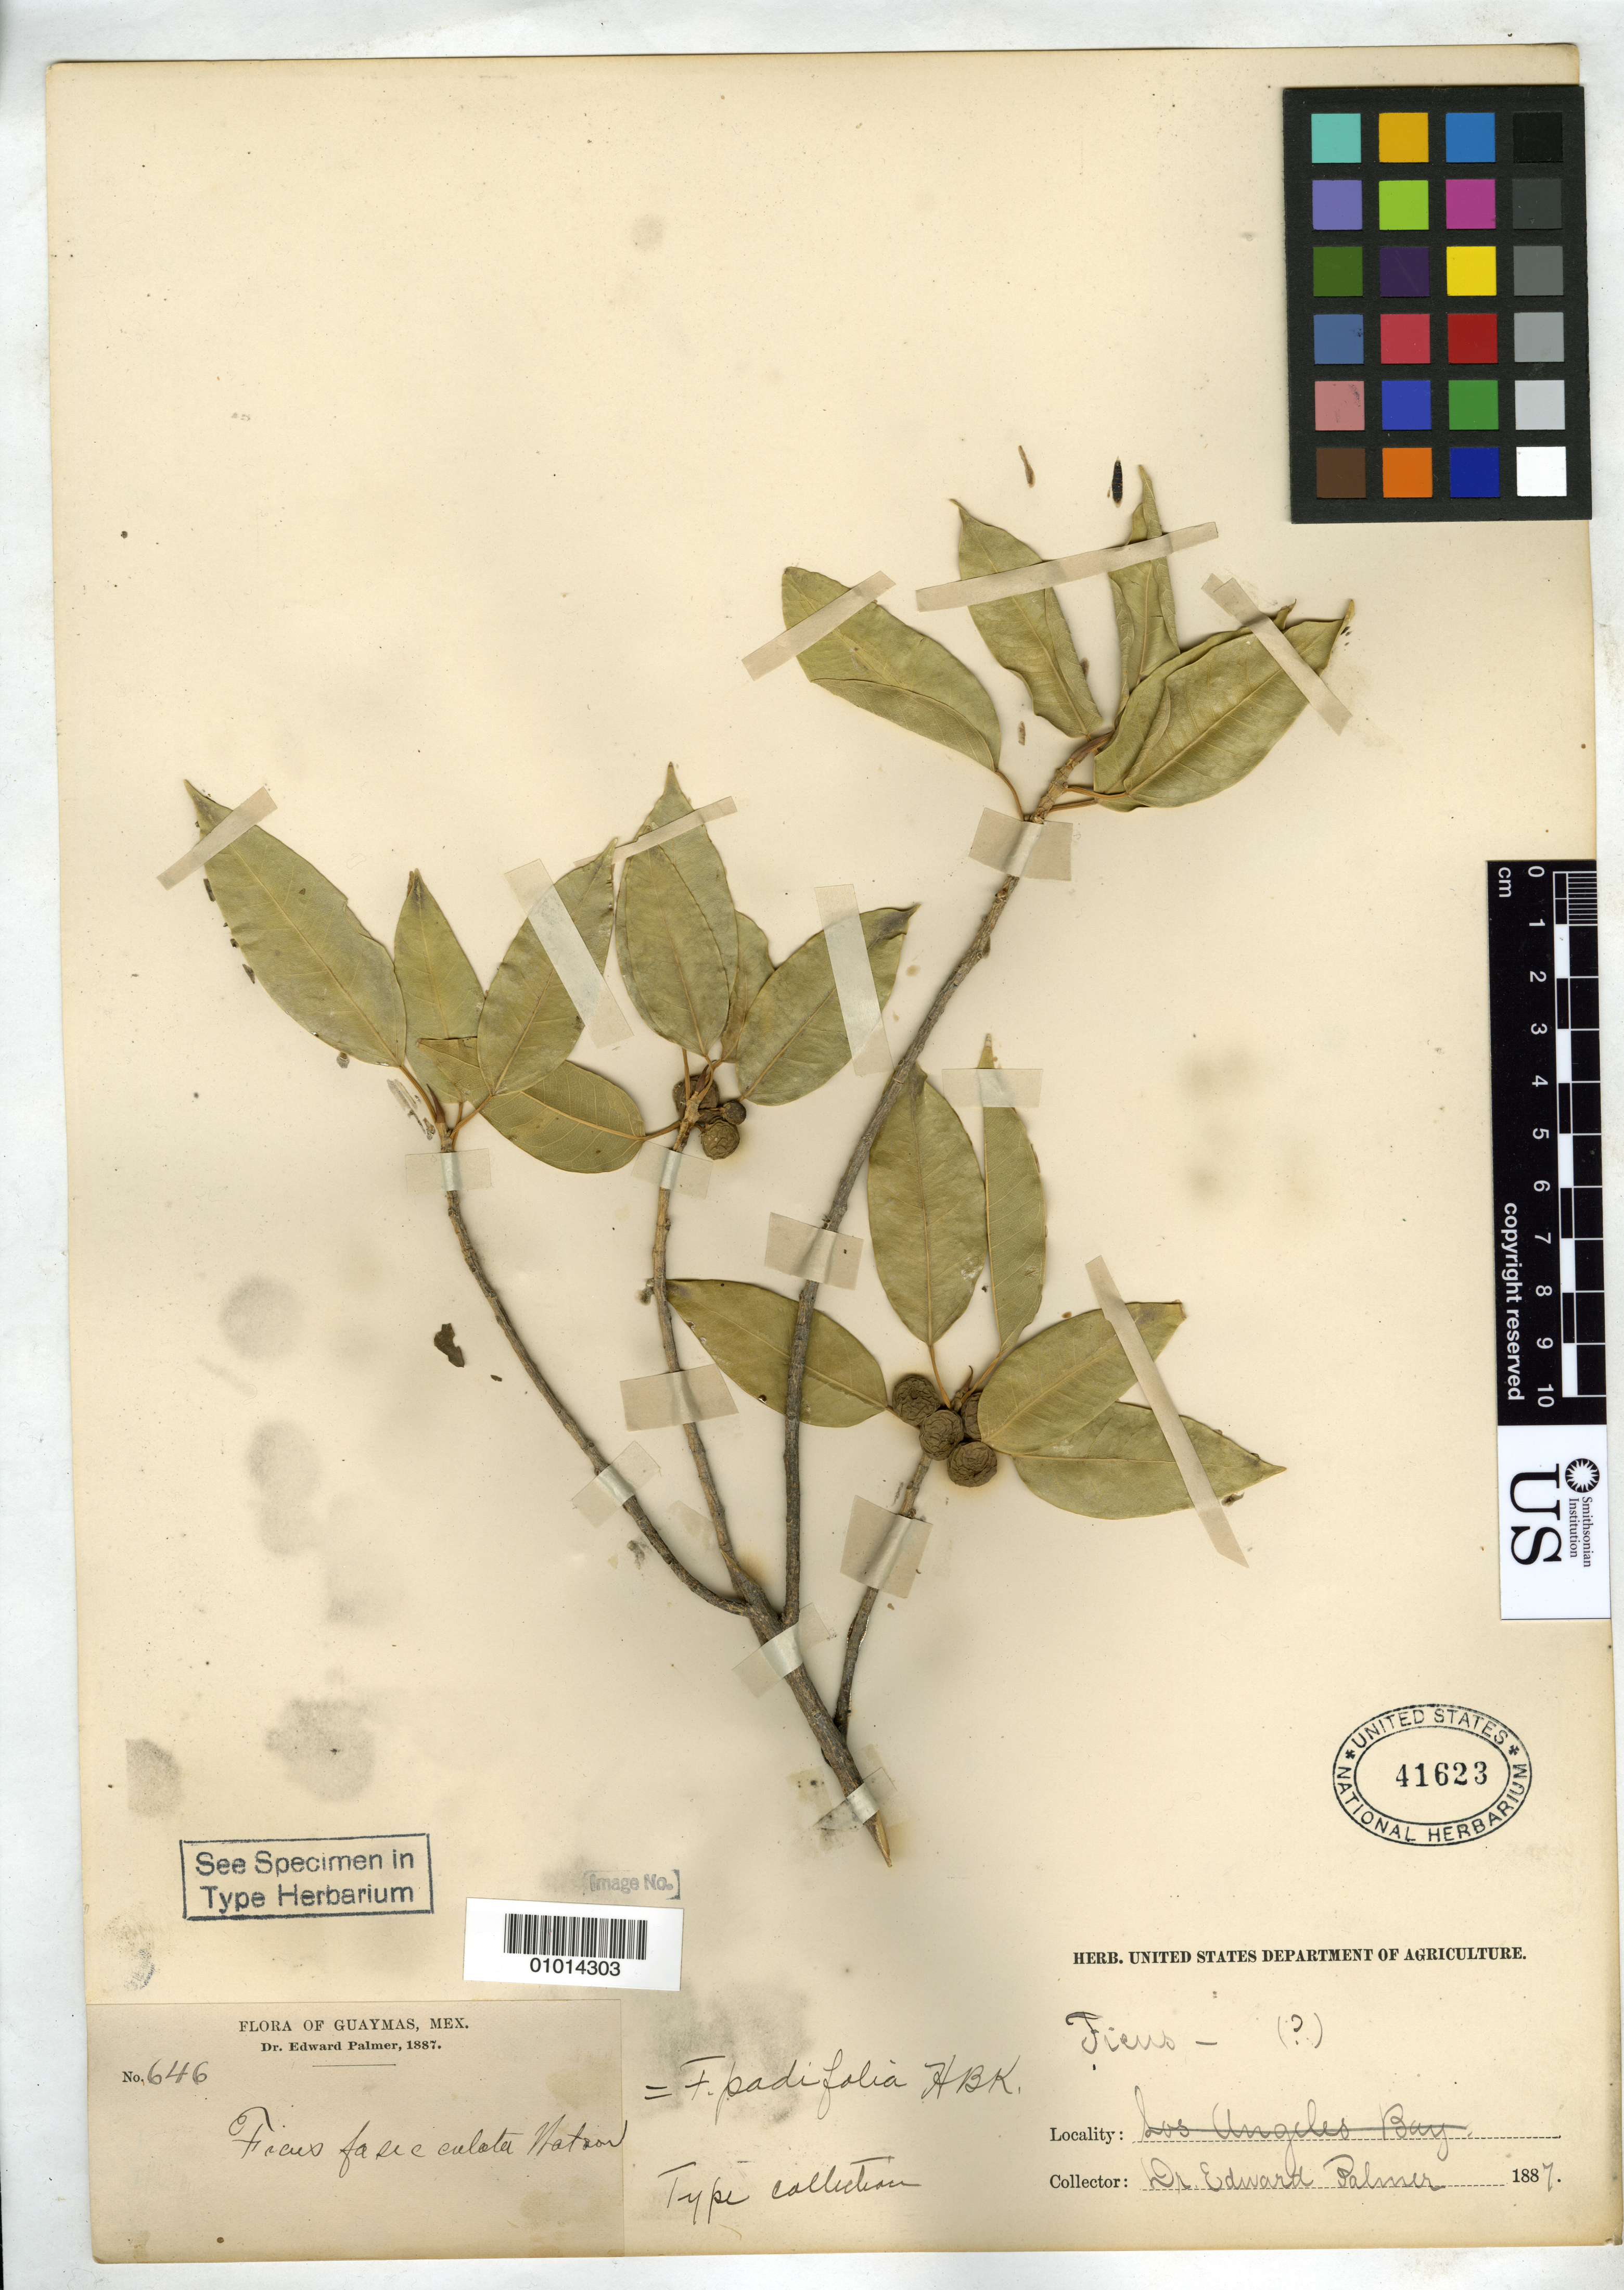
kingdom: Plantae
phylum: Tracheophyta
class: Magnoliopsida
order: Rosales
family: Moraceae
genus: Ficus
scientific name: Ficus fasciculata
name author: S. Watson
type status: Isotype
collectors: E. Palmer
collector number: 646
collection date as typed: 1887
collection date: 1887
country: Mexico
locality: Guaymas.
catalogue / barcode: US 41623